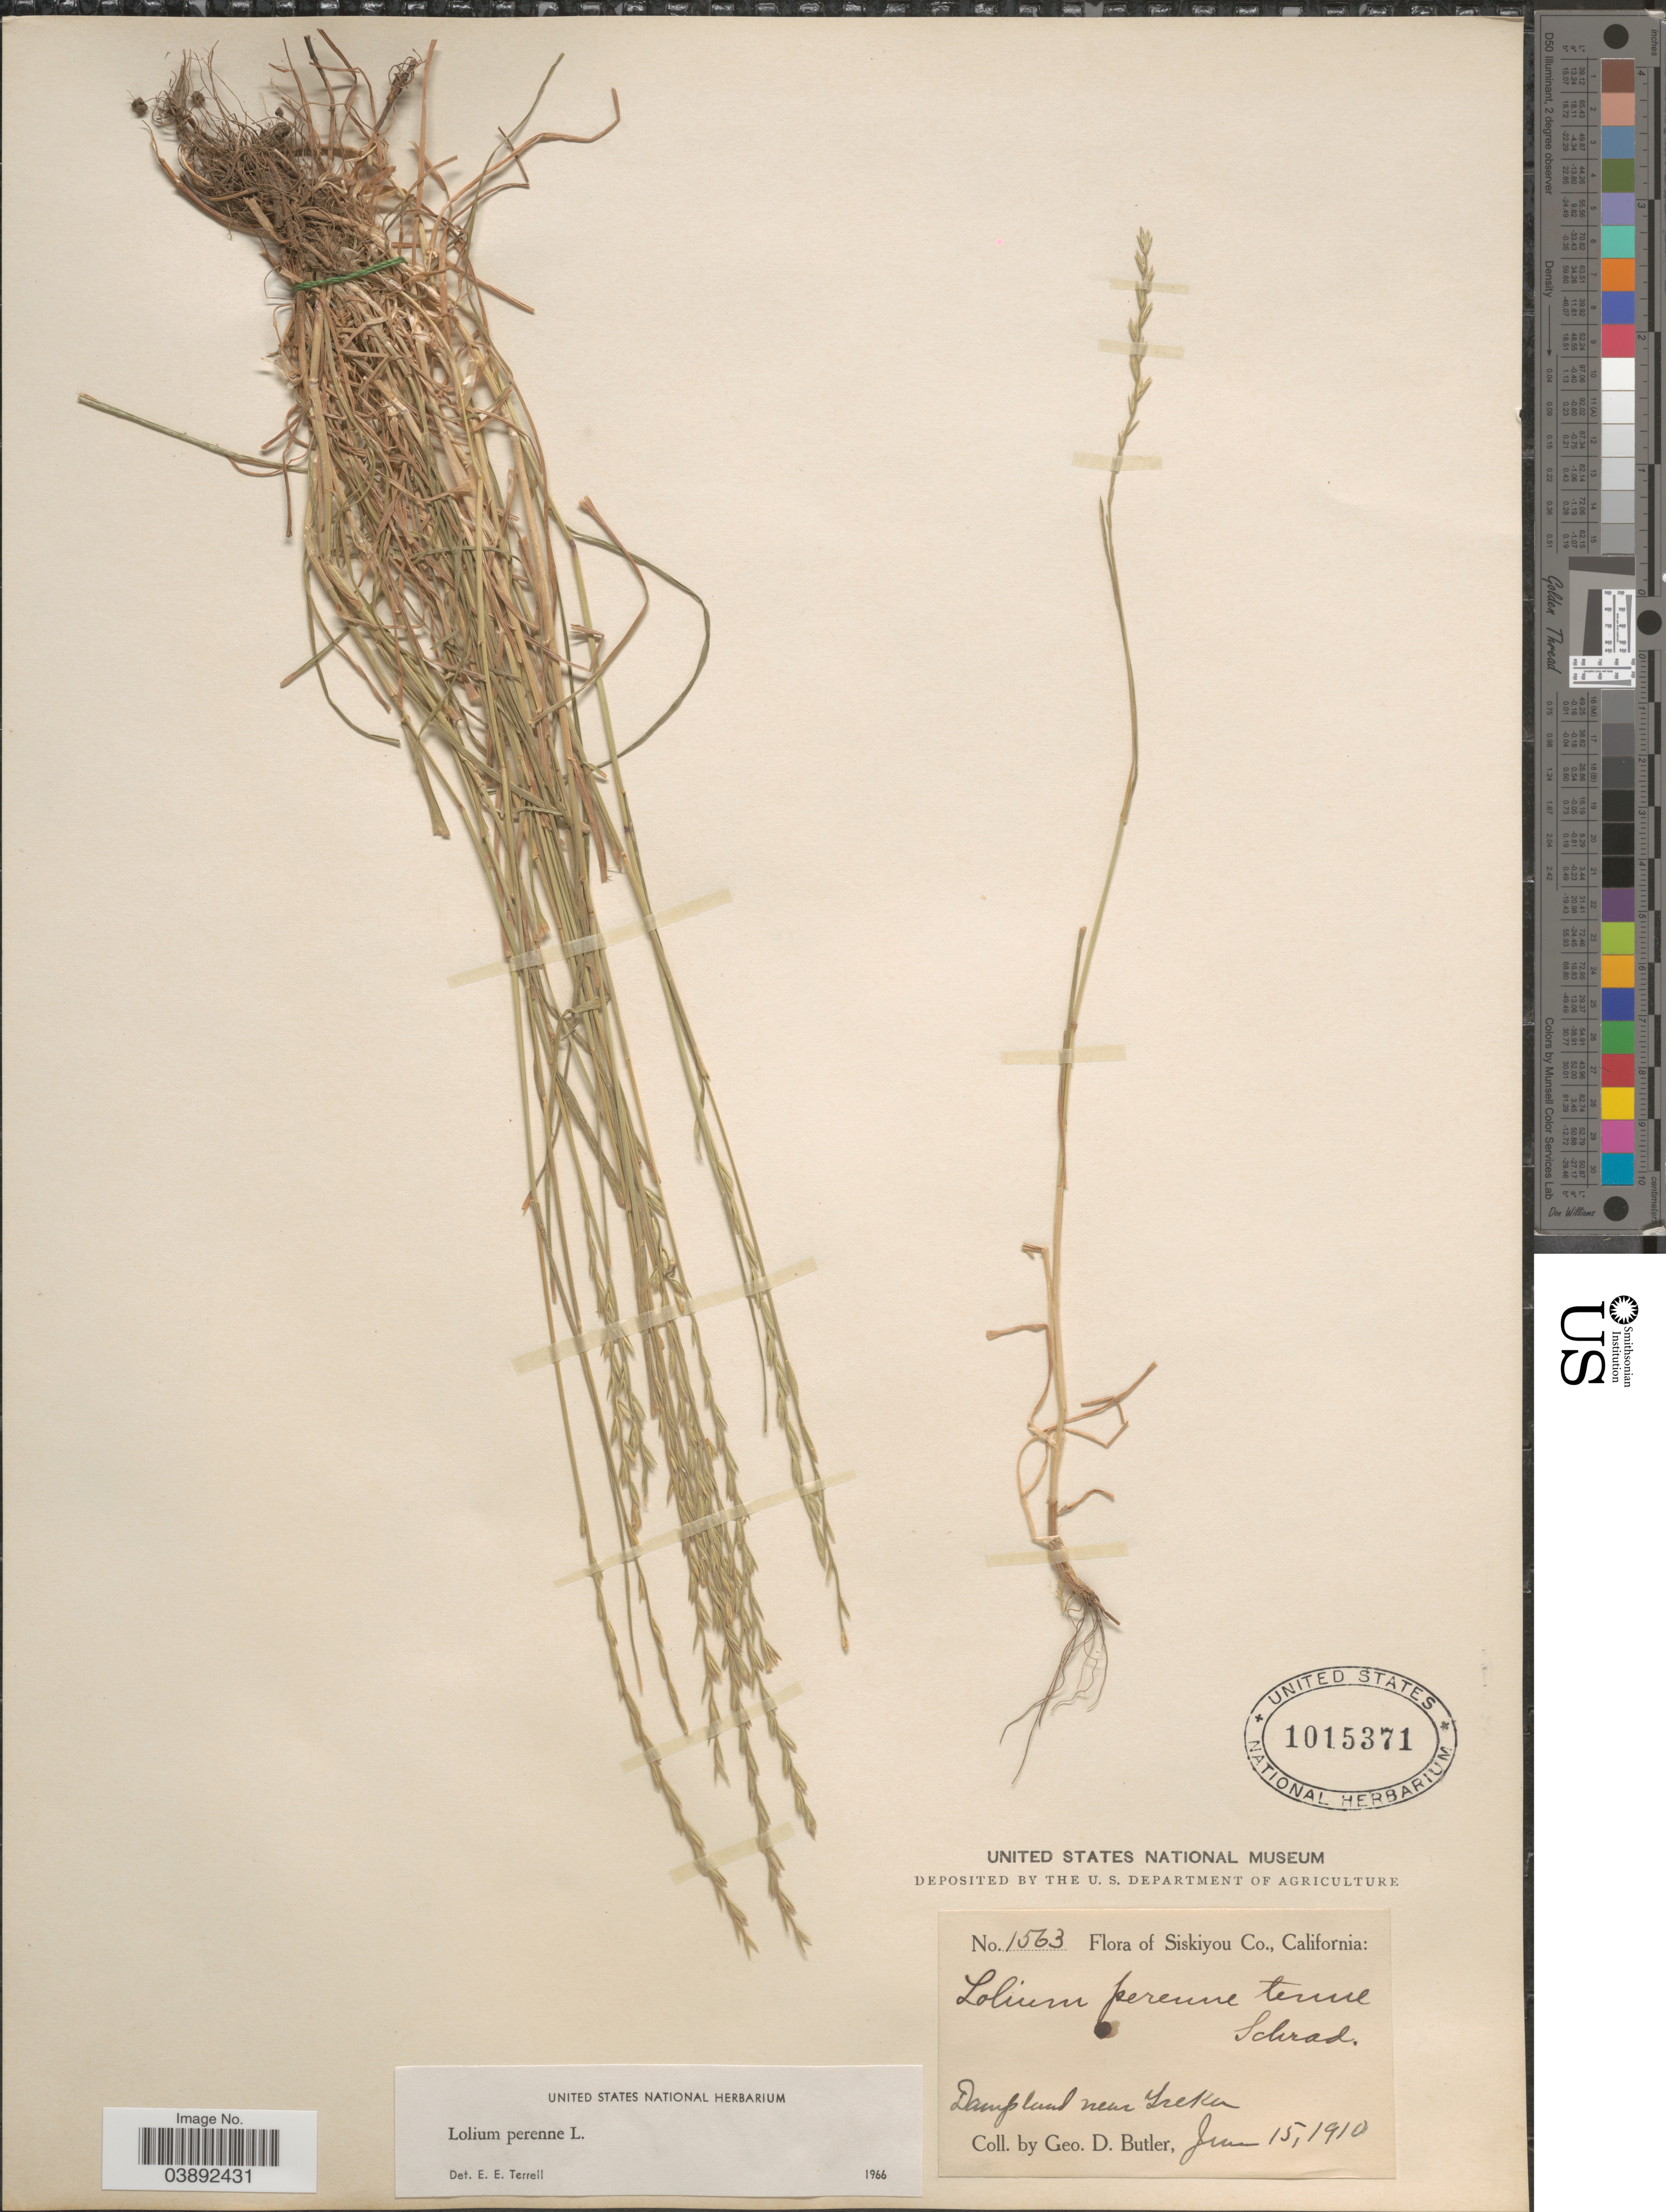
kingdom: Plantae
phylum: Tracheophyta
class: Liliopsida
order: Poales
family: Poaceae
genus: Lolium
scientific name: Lolium perenne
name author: L.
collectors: G. D. Butler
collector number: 1563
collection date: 1910-06-15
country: United States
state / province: California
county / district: Siskiyou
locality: Siskiyou Co. Dampland near Yreka.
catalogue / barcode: US 1015371